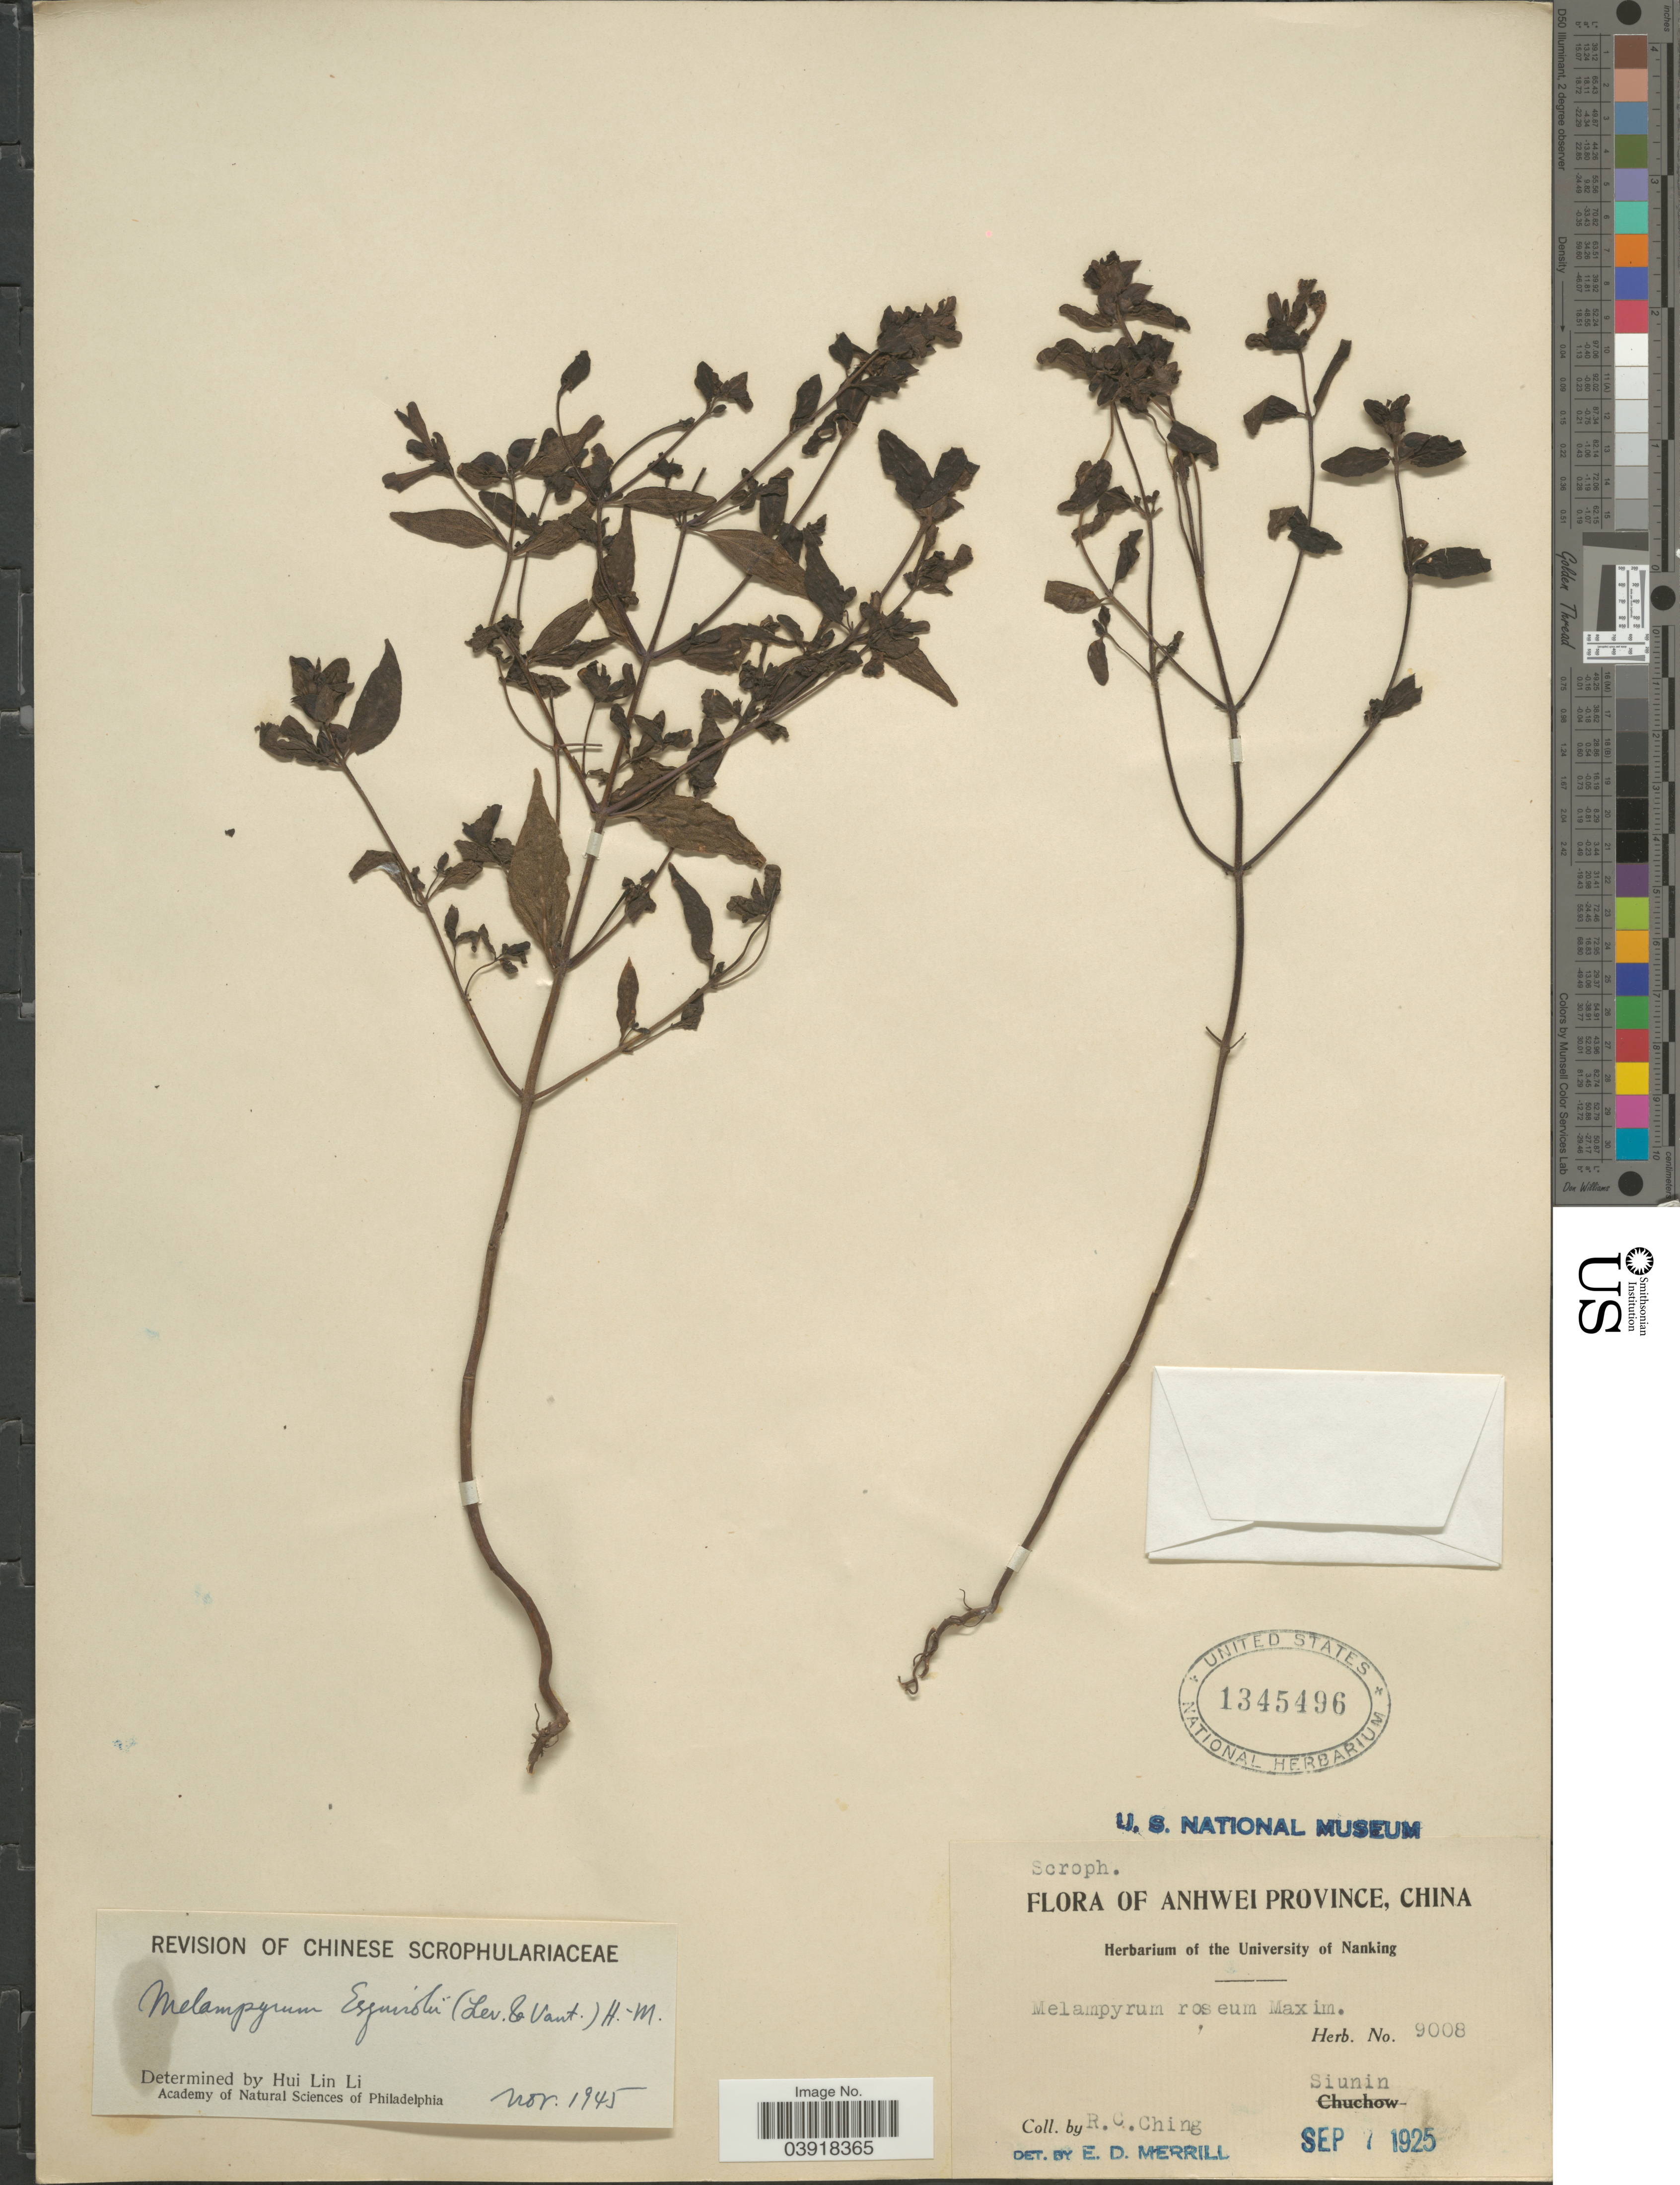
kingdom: Plantae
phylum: Tracheophyta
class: Magnoliopsida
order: Lamiales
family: Orobanchaceae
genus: Melampyrum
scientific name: Melampyrum esquirolii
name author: (H. Lév. & Vaniot) Hand.-Mazz.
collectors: R. C. Ching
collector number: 9008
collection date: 1925-09-07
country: China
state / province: Anhui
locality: Amhwei Province. Siunin.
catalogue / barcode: US 1345496